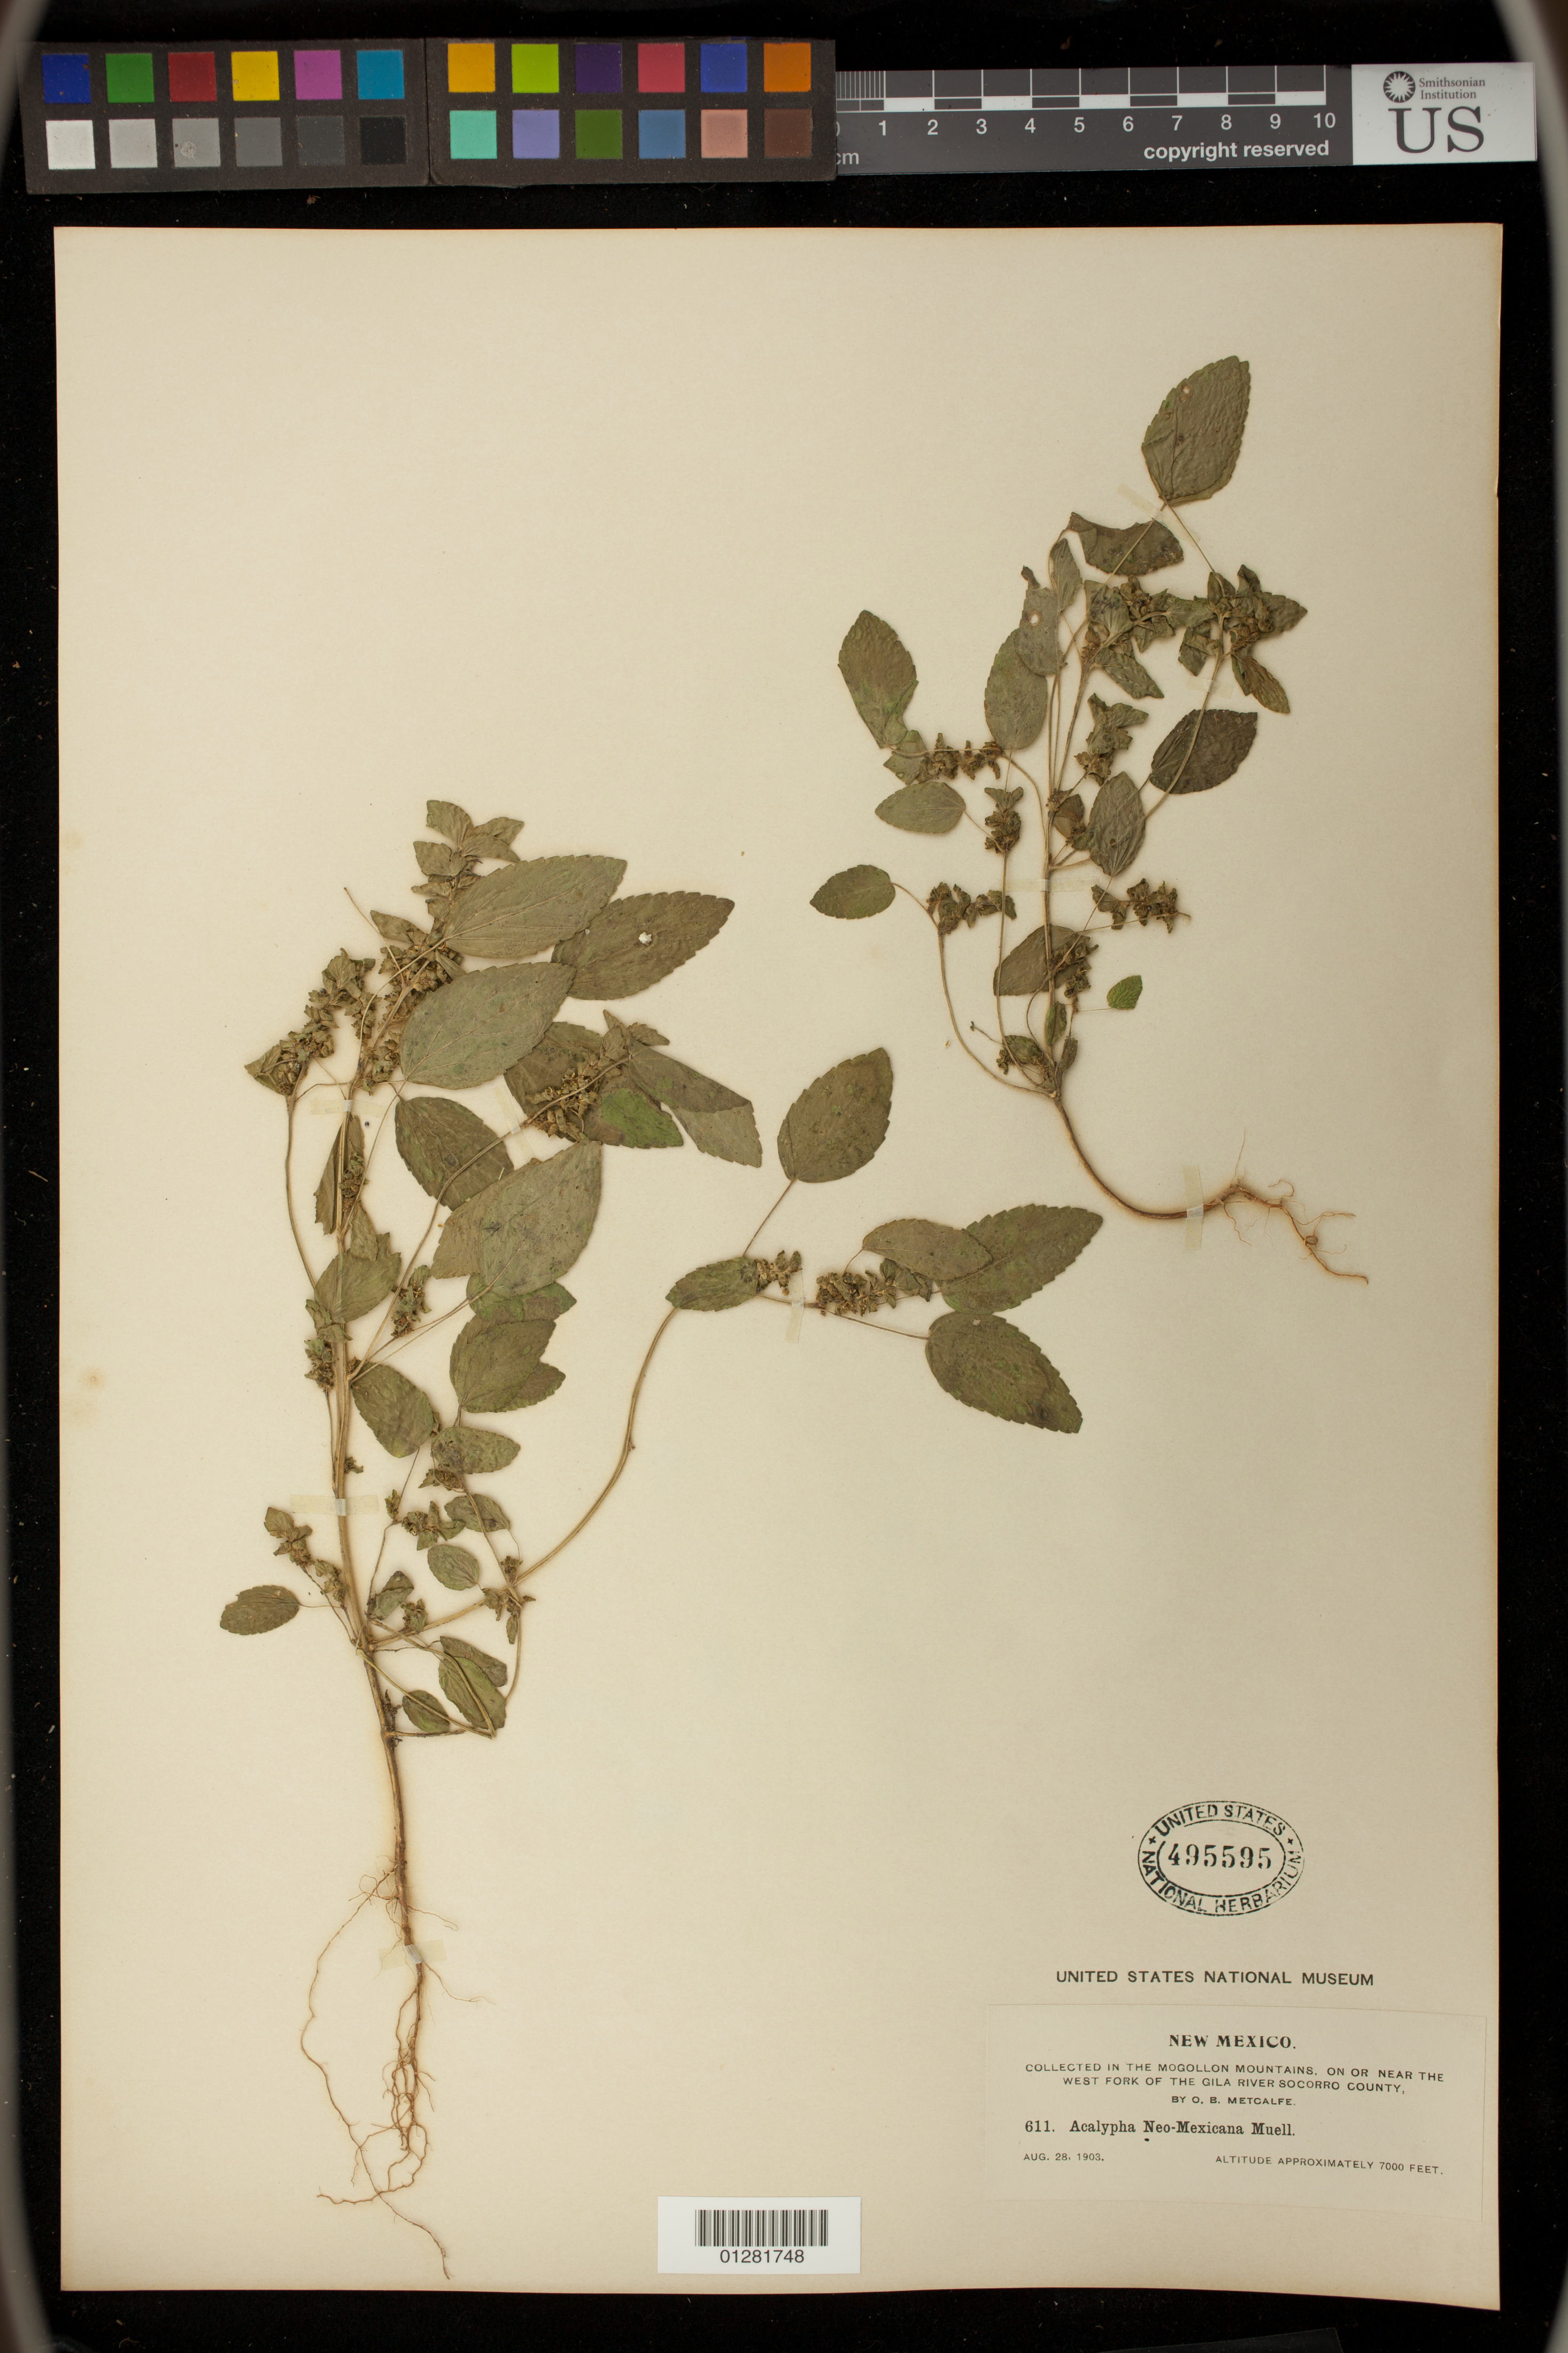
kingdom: Plantae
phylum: Tracheophyta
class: Magnoliopsida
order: Malpighiales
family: Euphorbiaceae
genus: Acalypha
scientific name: Acalypha neomexicana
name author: Müll. Arg.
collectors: O. B. Metcalfe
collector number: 611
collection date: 1903-08-28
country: United States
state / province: New Mexico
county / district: Socorro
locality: Mogollon Mountains, on or near the west fork of the Gila River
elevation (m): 2134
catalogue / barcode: US 495595